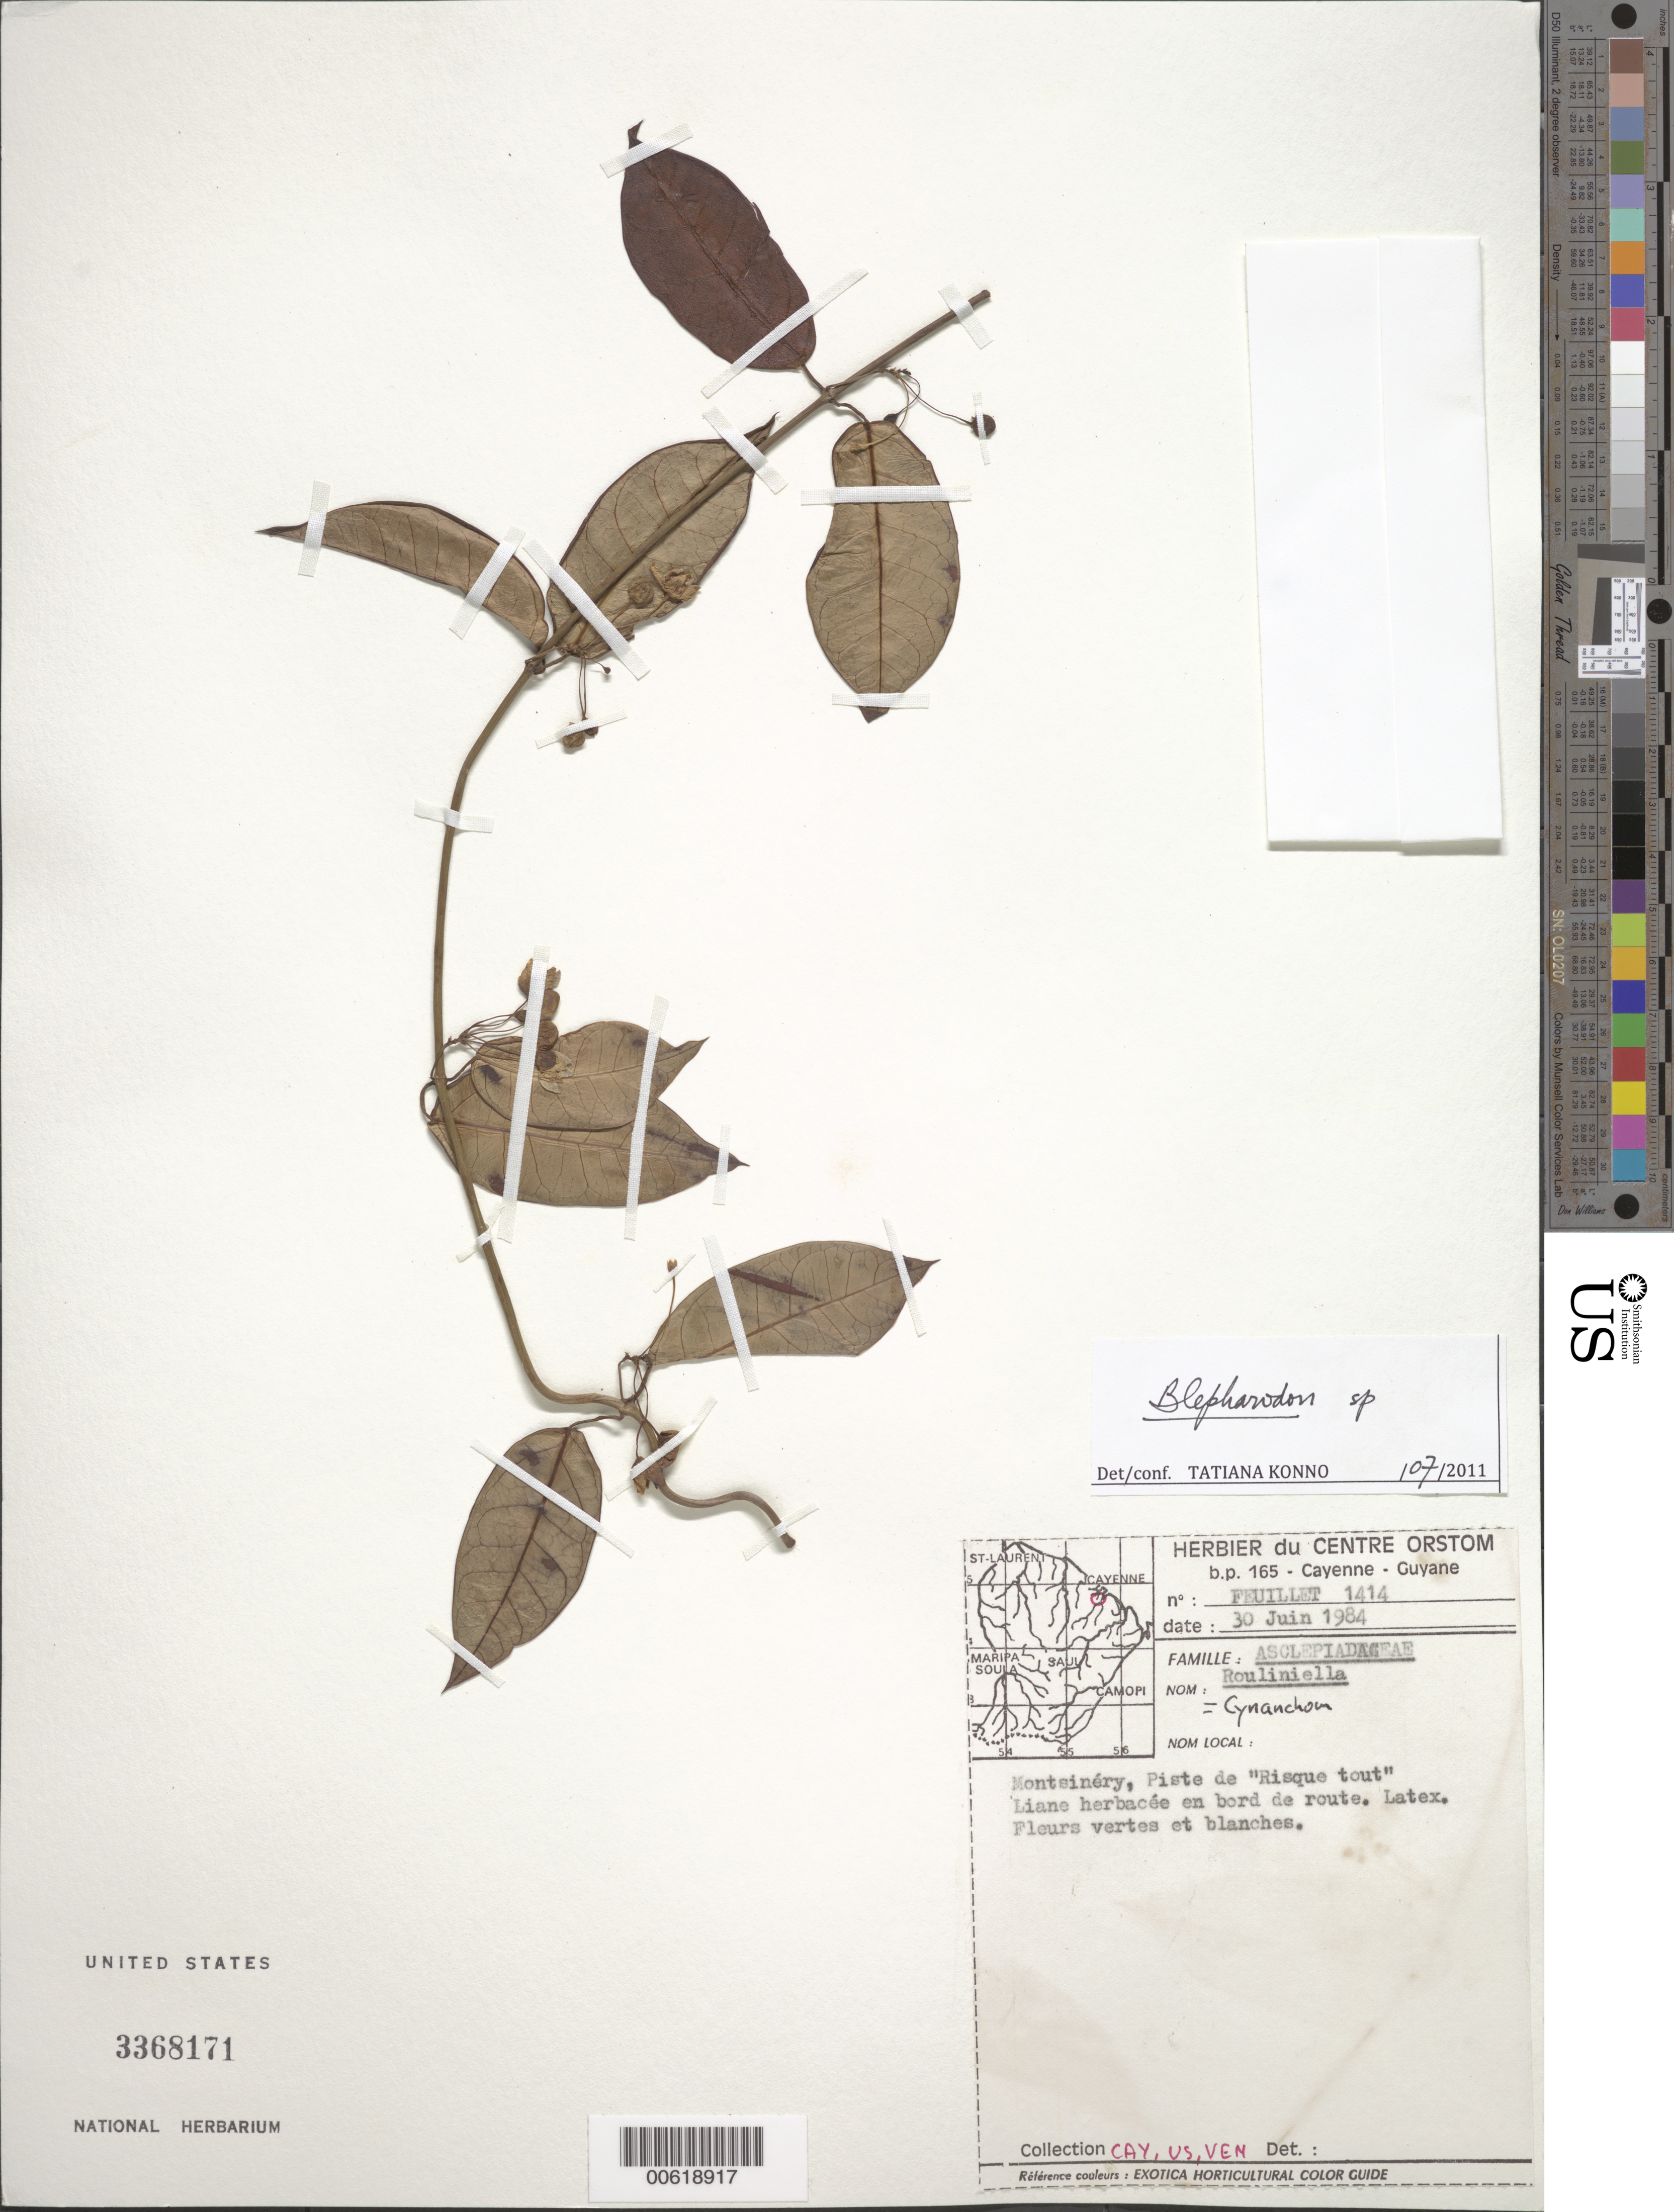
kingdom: Plantae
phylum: Tracheophyta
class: Magnoliopsida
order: Gentianales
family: Apocynaceae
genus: Blepharodon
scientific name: Blepharodon sp.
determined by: Konno, T.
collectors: C. Feuillet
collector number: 1414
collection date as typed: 30-Jun-84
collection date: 1984-06-30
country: French Guiana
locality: Montinery, Piste de "Risque Tout"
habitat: Along road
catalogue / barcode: US 3368171